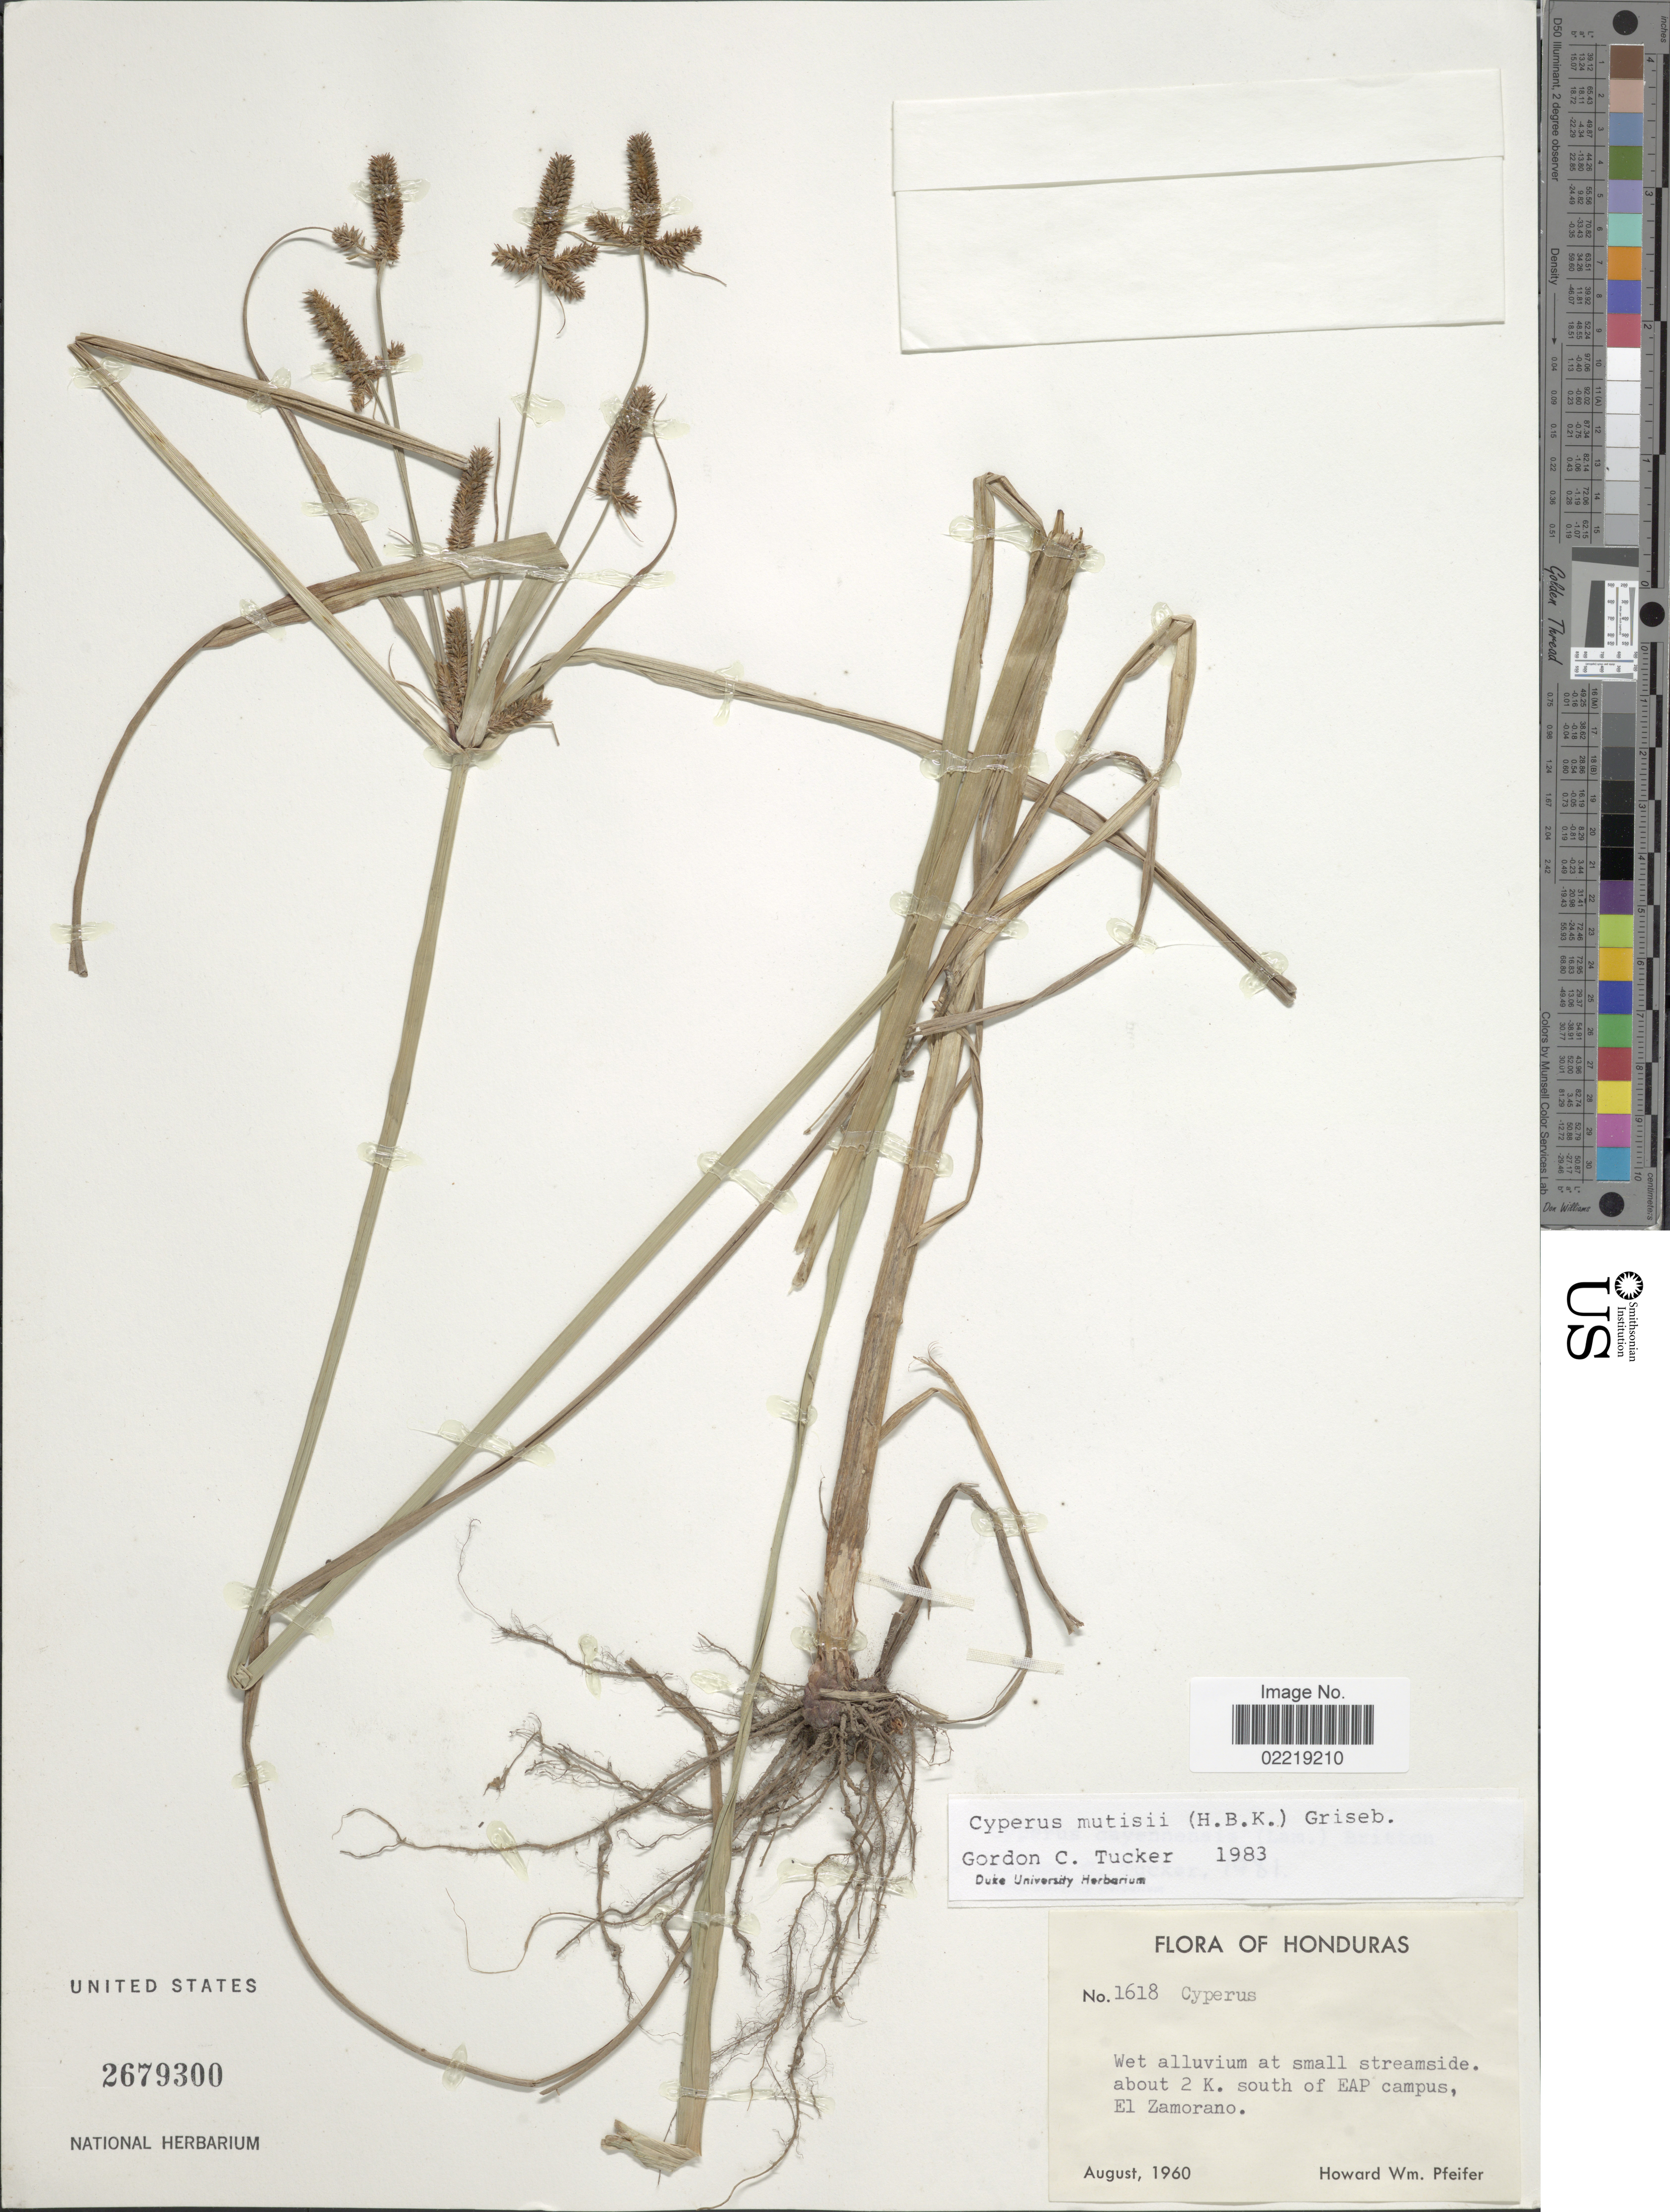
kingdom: Plantae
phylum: Tracheophyta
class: Liliopsida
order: Poales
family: Cyperaceae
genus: Cyperus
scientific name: Cyperus mutisii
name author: (Kunth) Andersson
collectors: H. W. Pfeifer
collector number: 1618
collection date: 1960-08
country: Honduras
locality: About 2 K. south of EAP campus, El Zamorano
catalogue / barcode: US 2679300